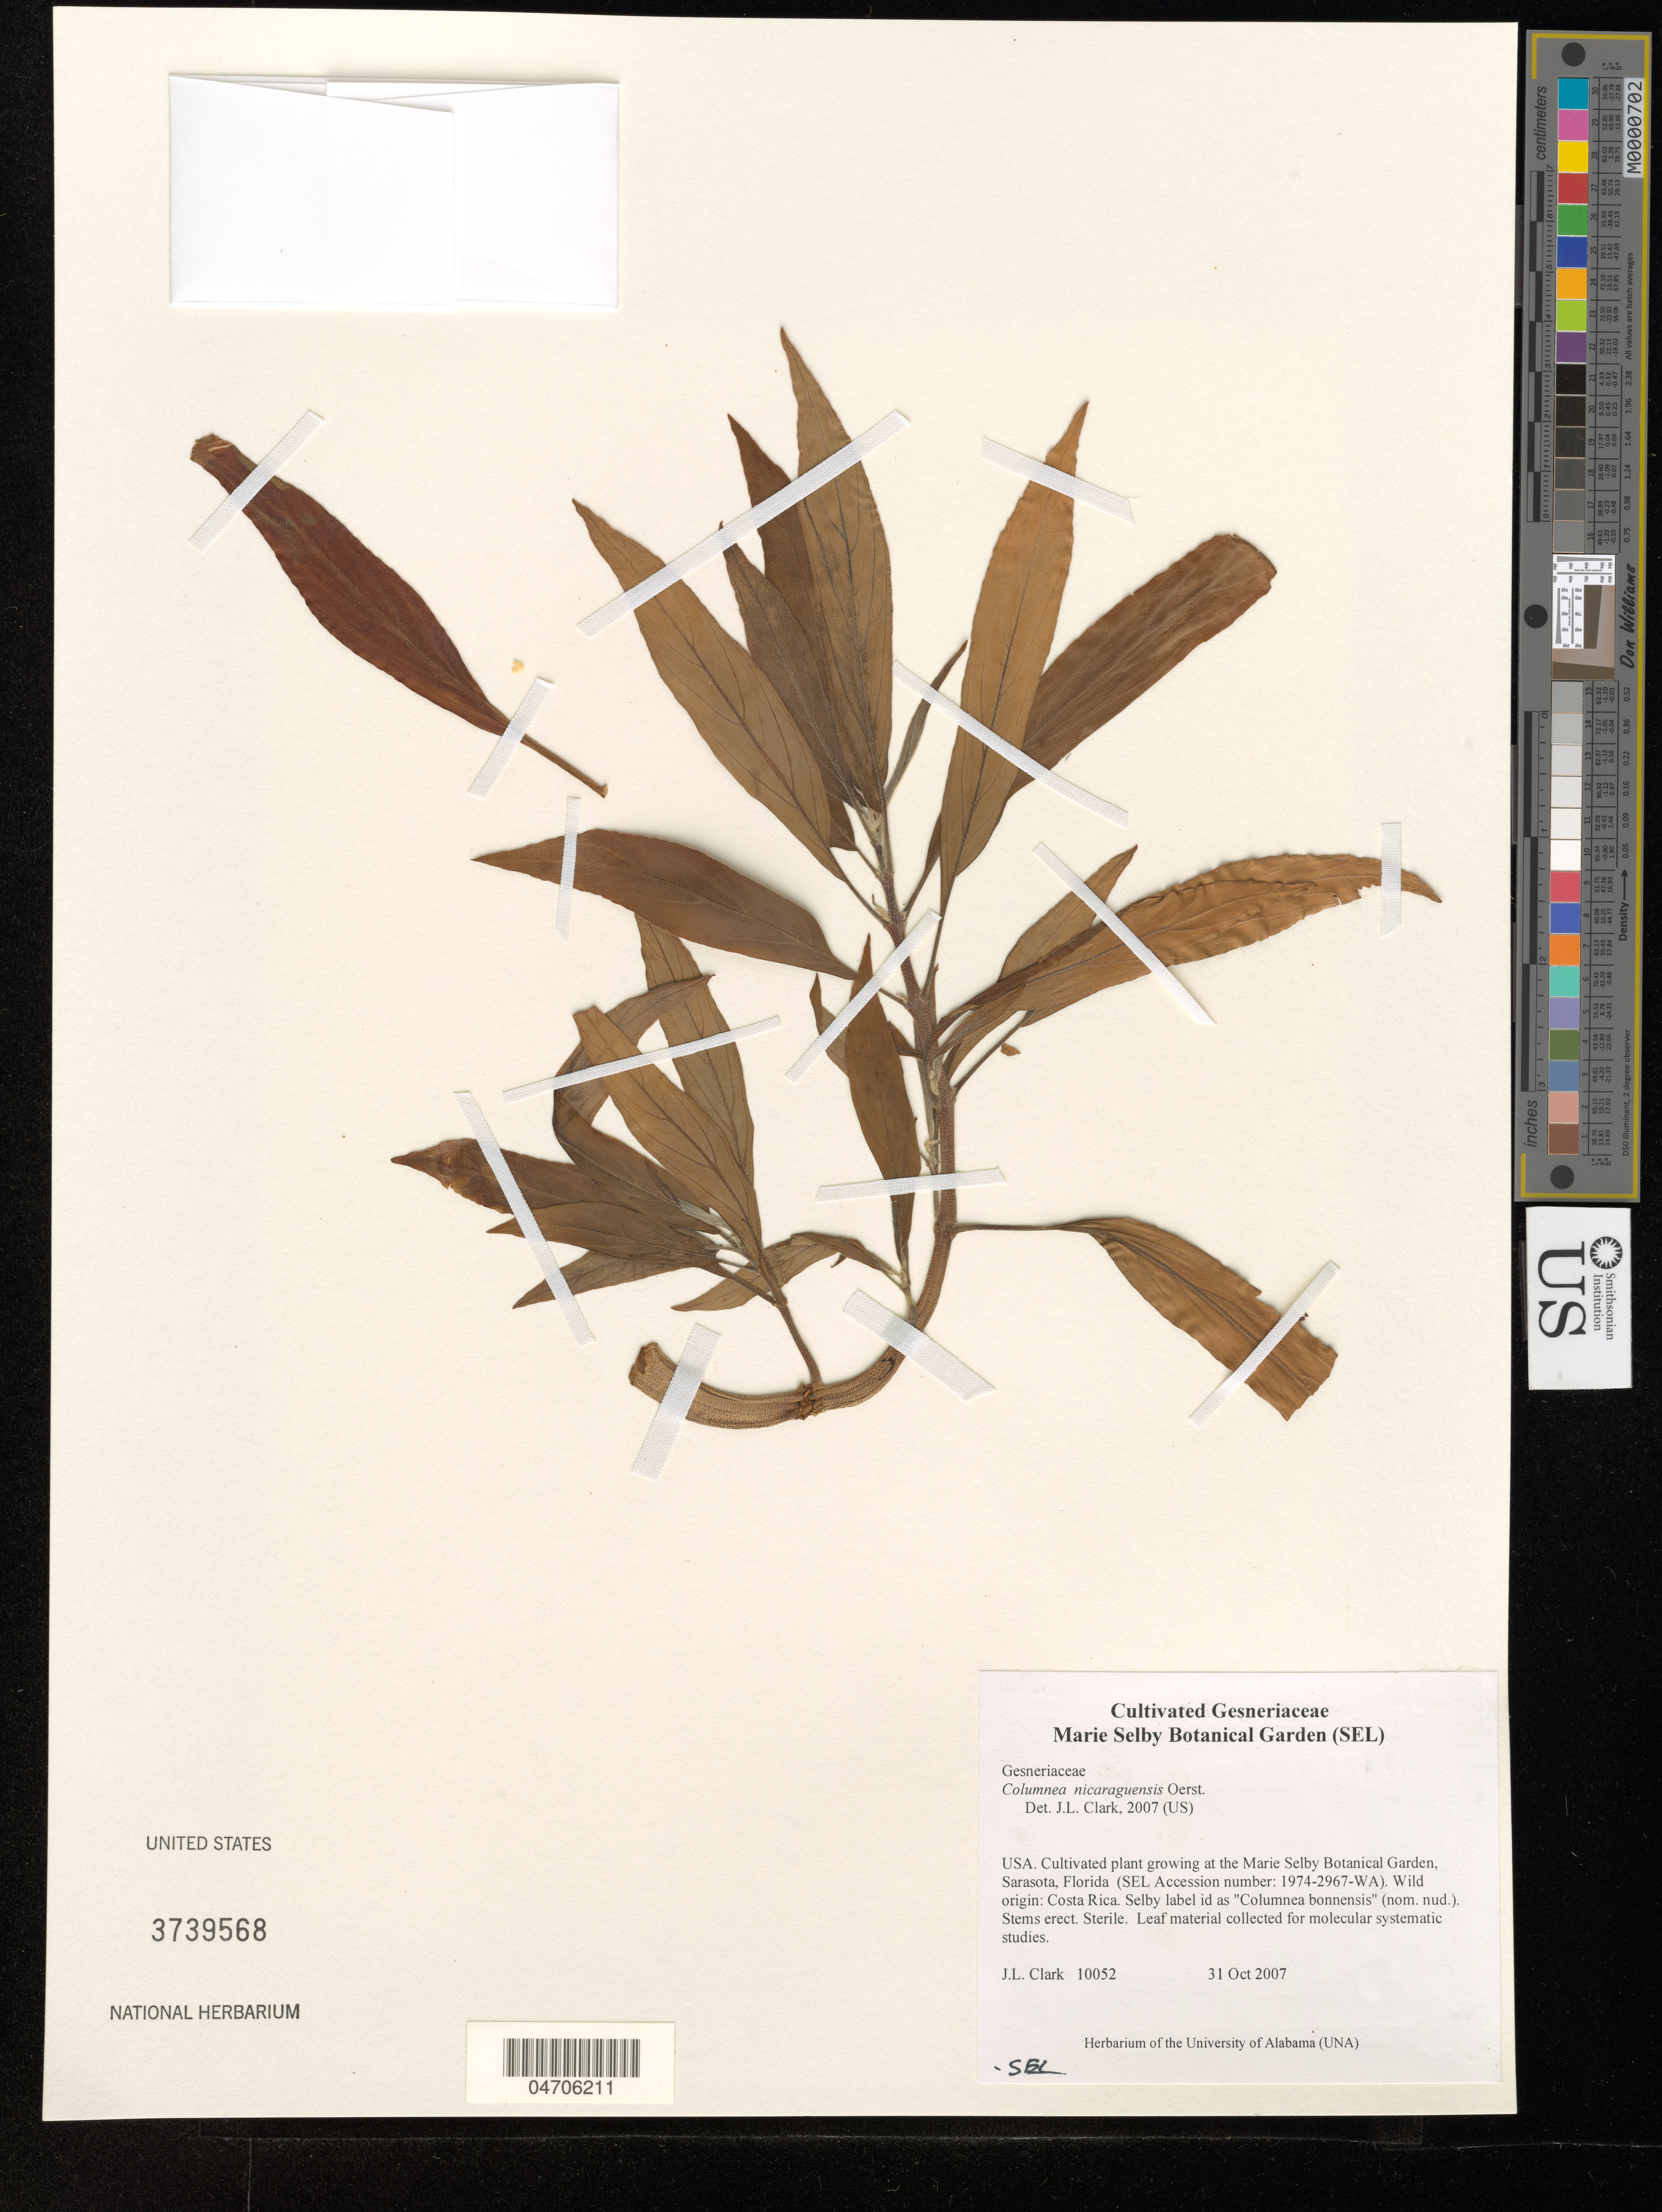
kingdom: Plantae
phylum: Tracheophyta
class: Magnoliopsida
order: Lamiales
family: Gesneriaceae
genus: Columnea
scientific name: Columnea nicaraguensis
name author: Oerst.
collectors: J. L. Clark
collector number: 10052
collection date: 2007-10-31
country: United States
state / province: Florida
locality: At the Marie Selby Botanical Garden, Sarasota. (SEL Accession number: 1974-2967-WA).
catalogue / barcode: US 3739568